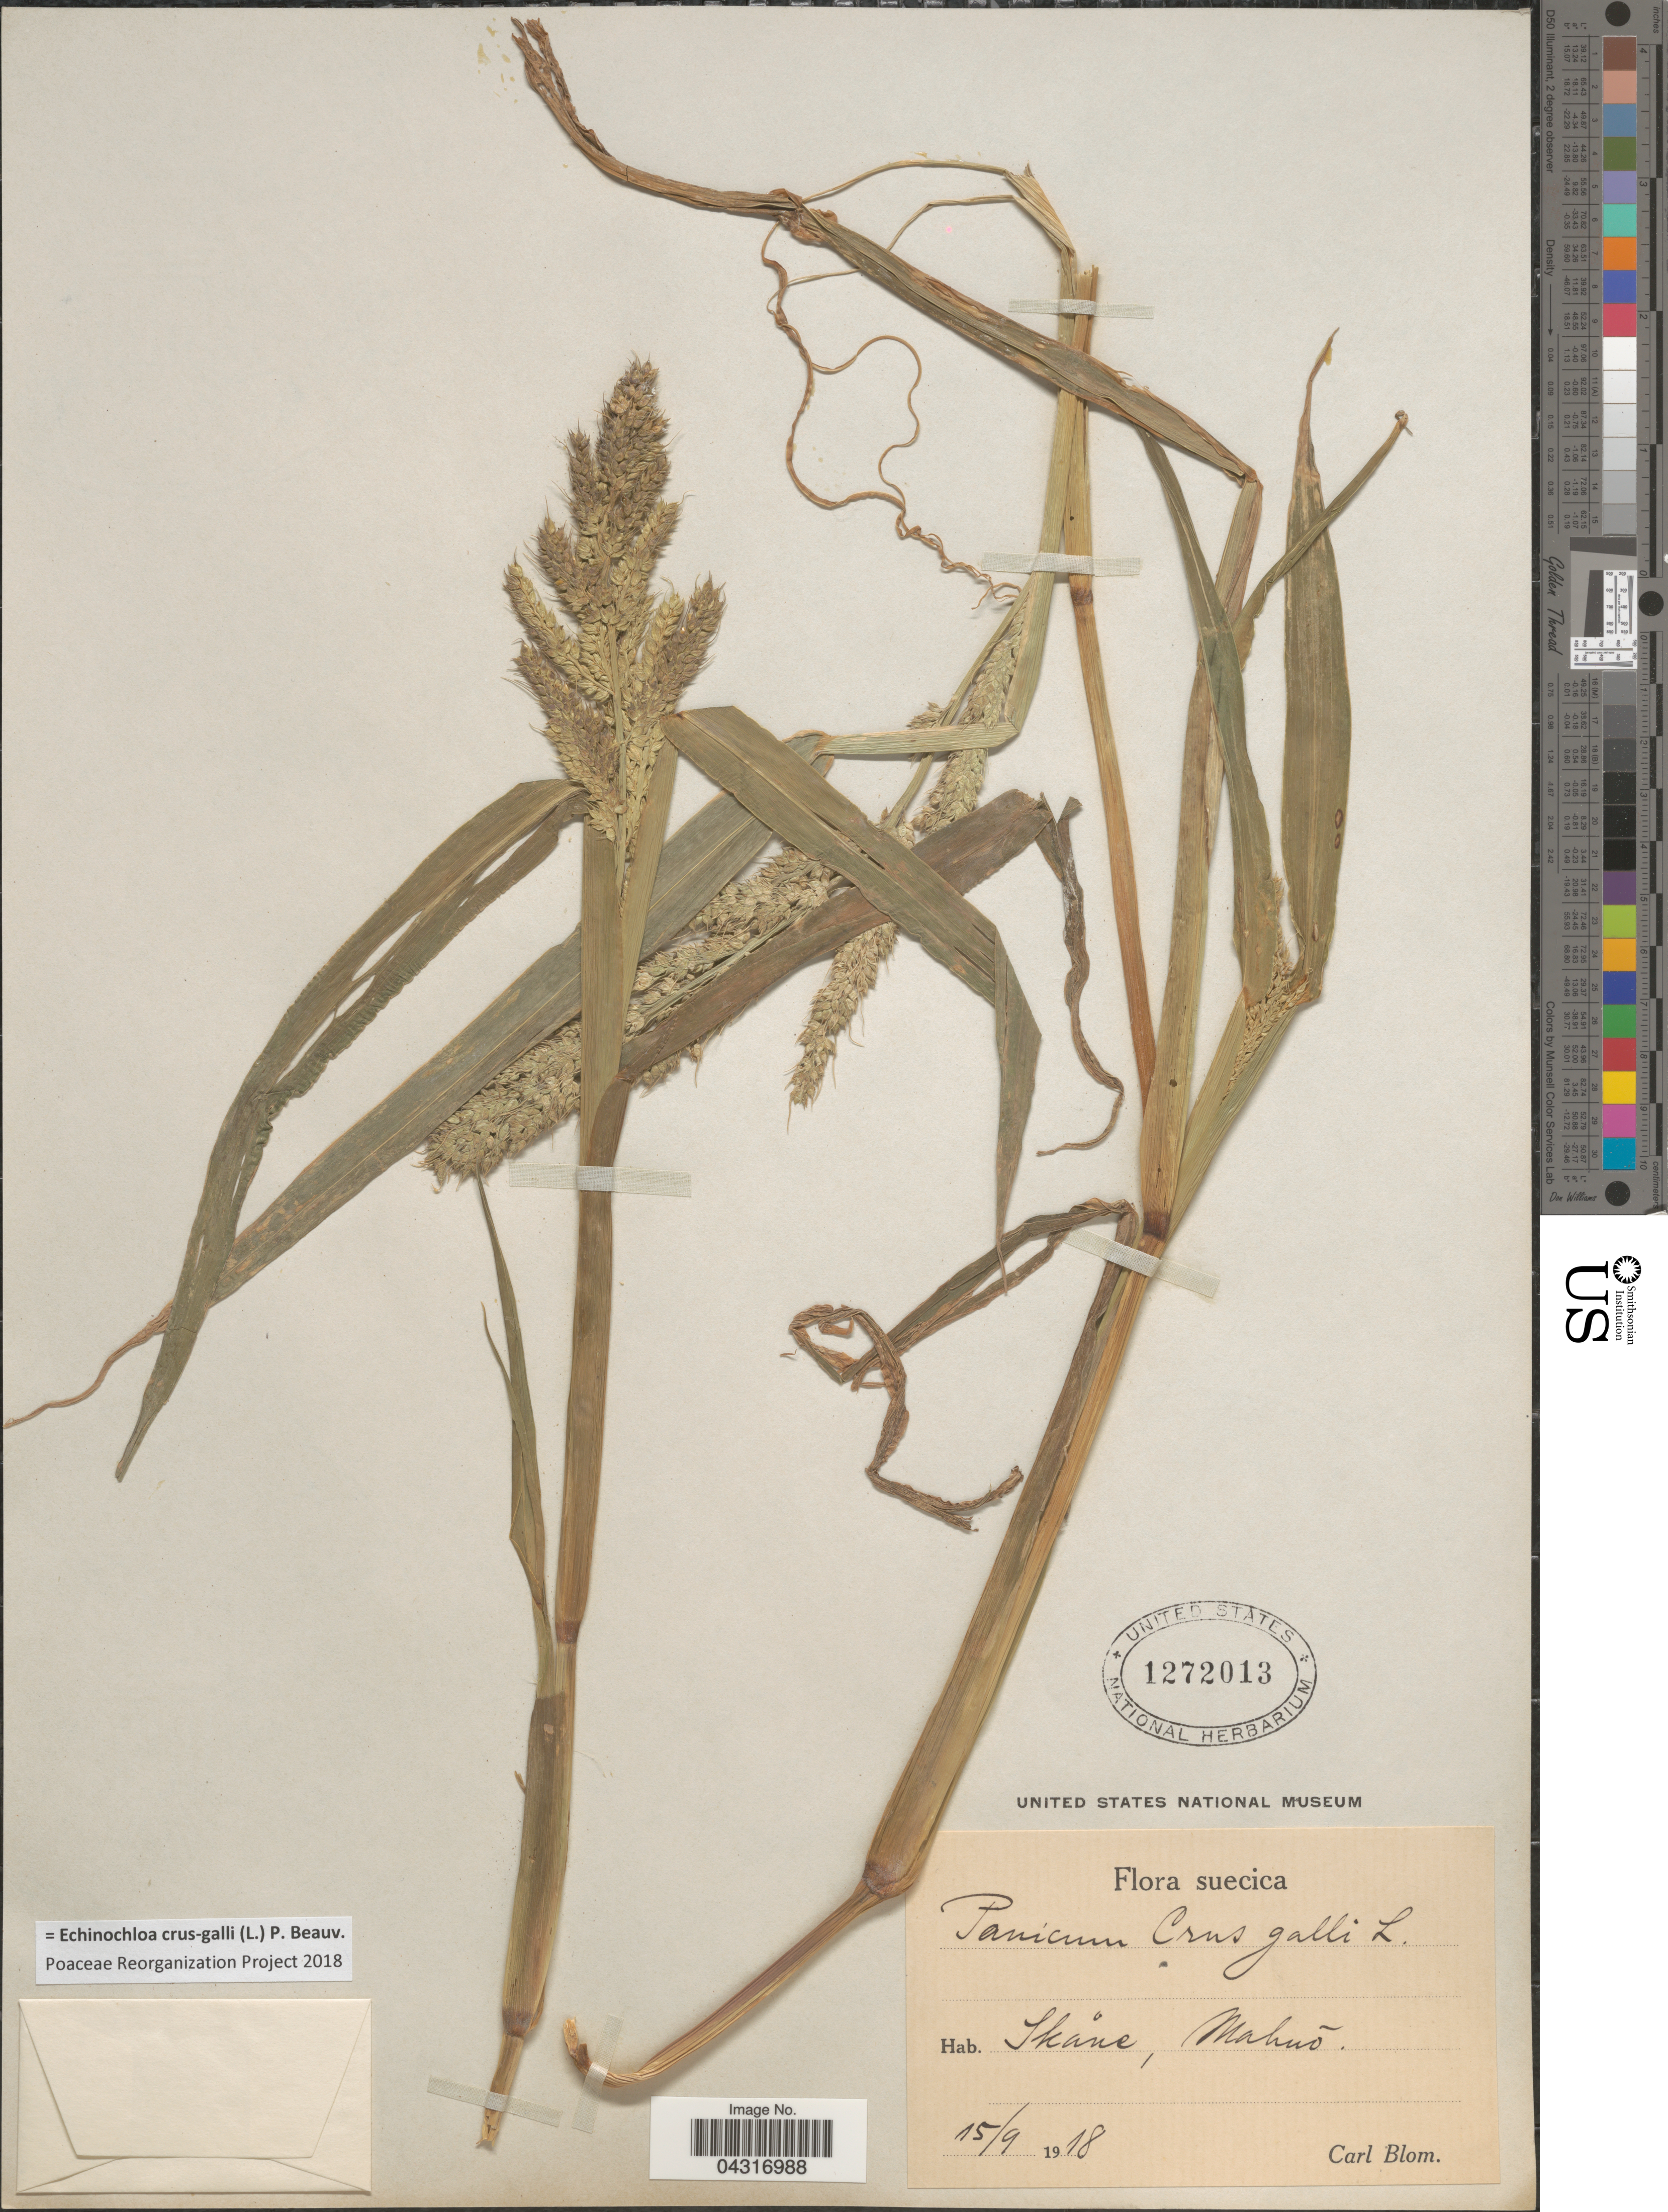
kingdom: Plantae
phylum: Tracheophyta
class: Liliopsida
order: Poales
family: Poaceae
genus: Echinochloa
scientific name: Echinochloa crus-galli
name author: (L.) P. Beauv.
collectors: C. H. Blom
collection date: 1918-09-15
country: Sweden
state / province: Skåne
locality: Suecica. Mahuõ.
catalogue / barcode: US 1272013